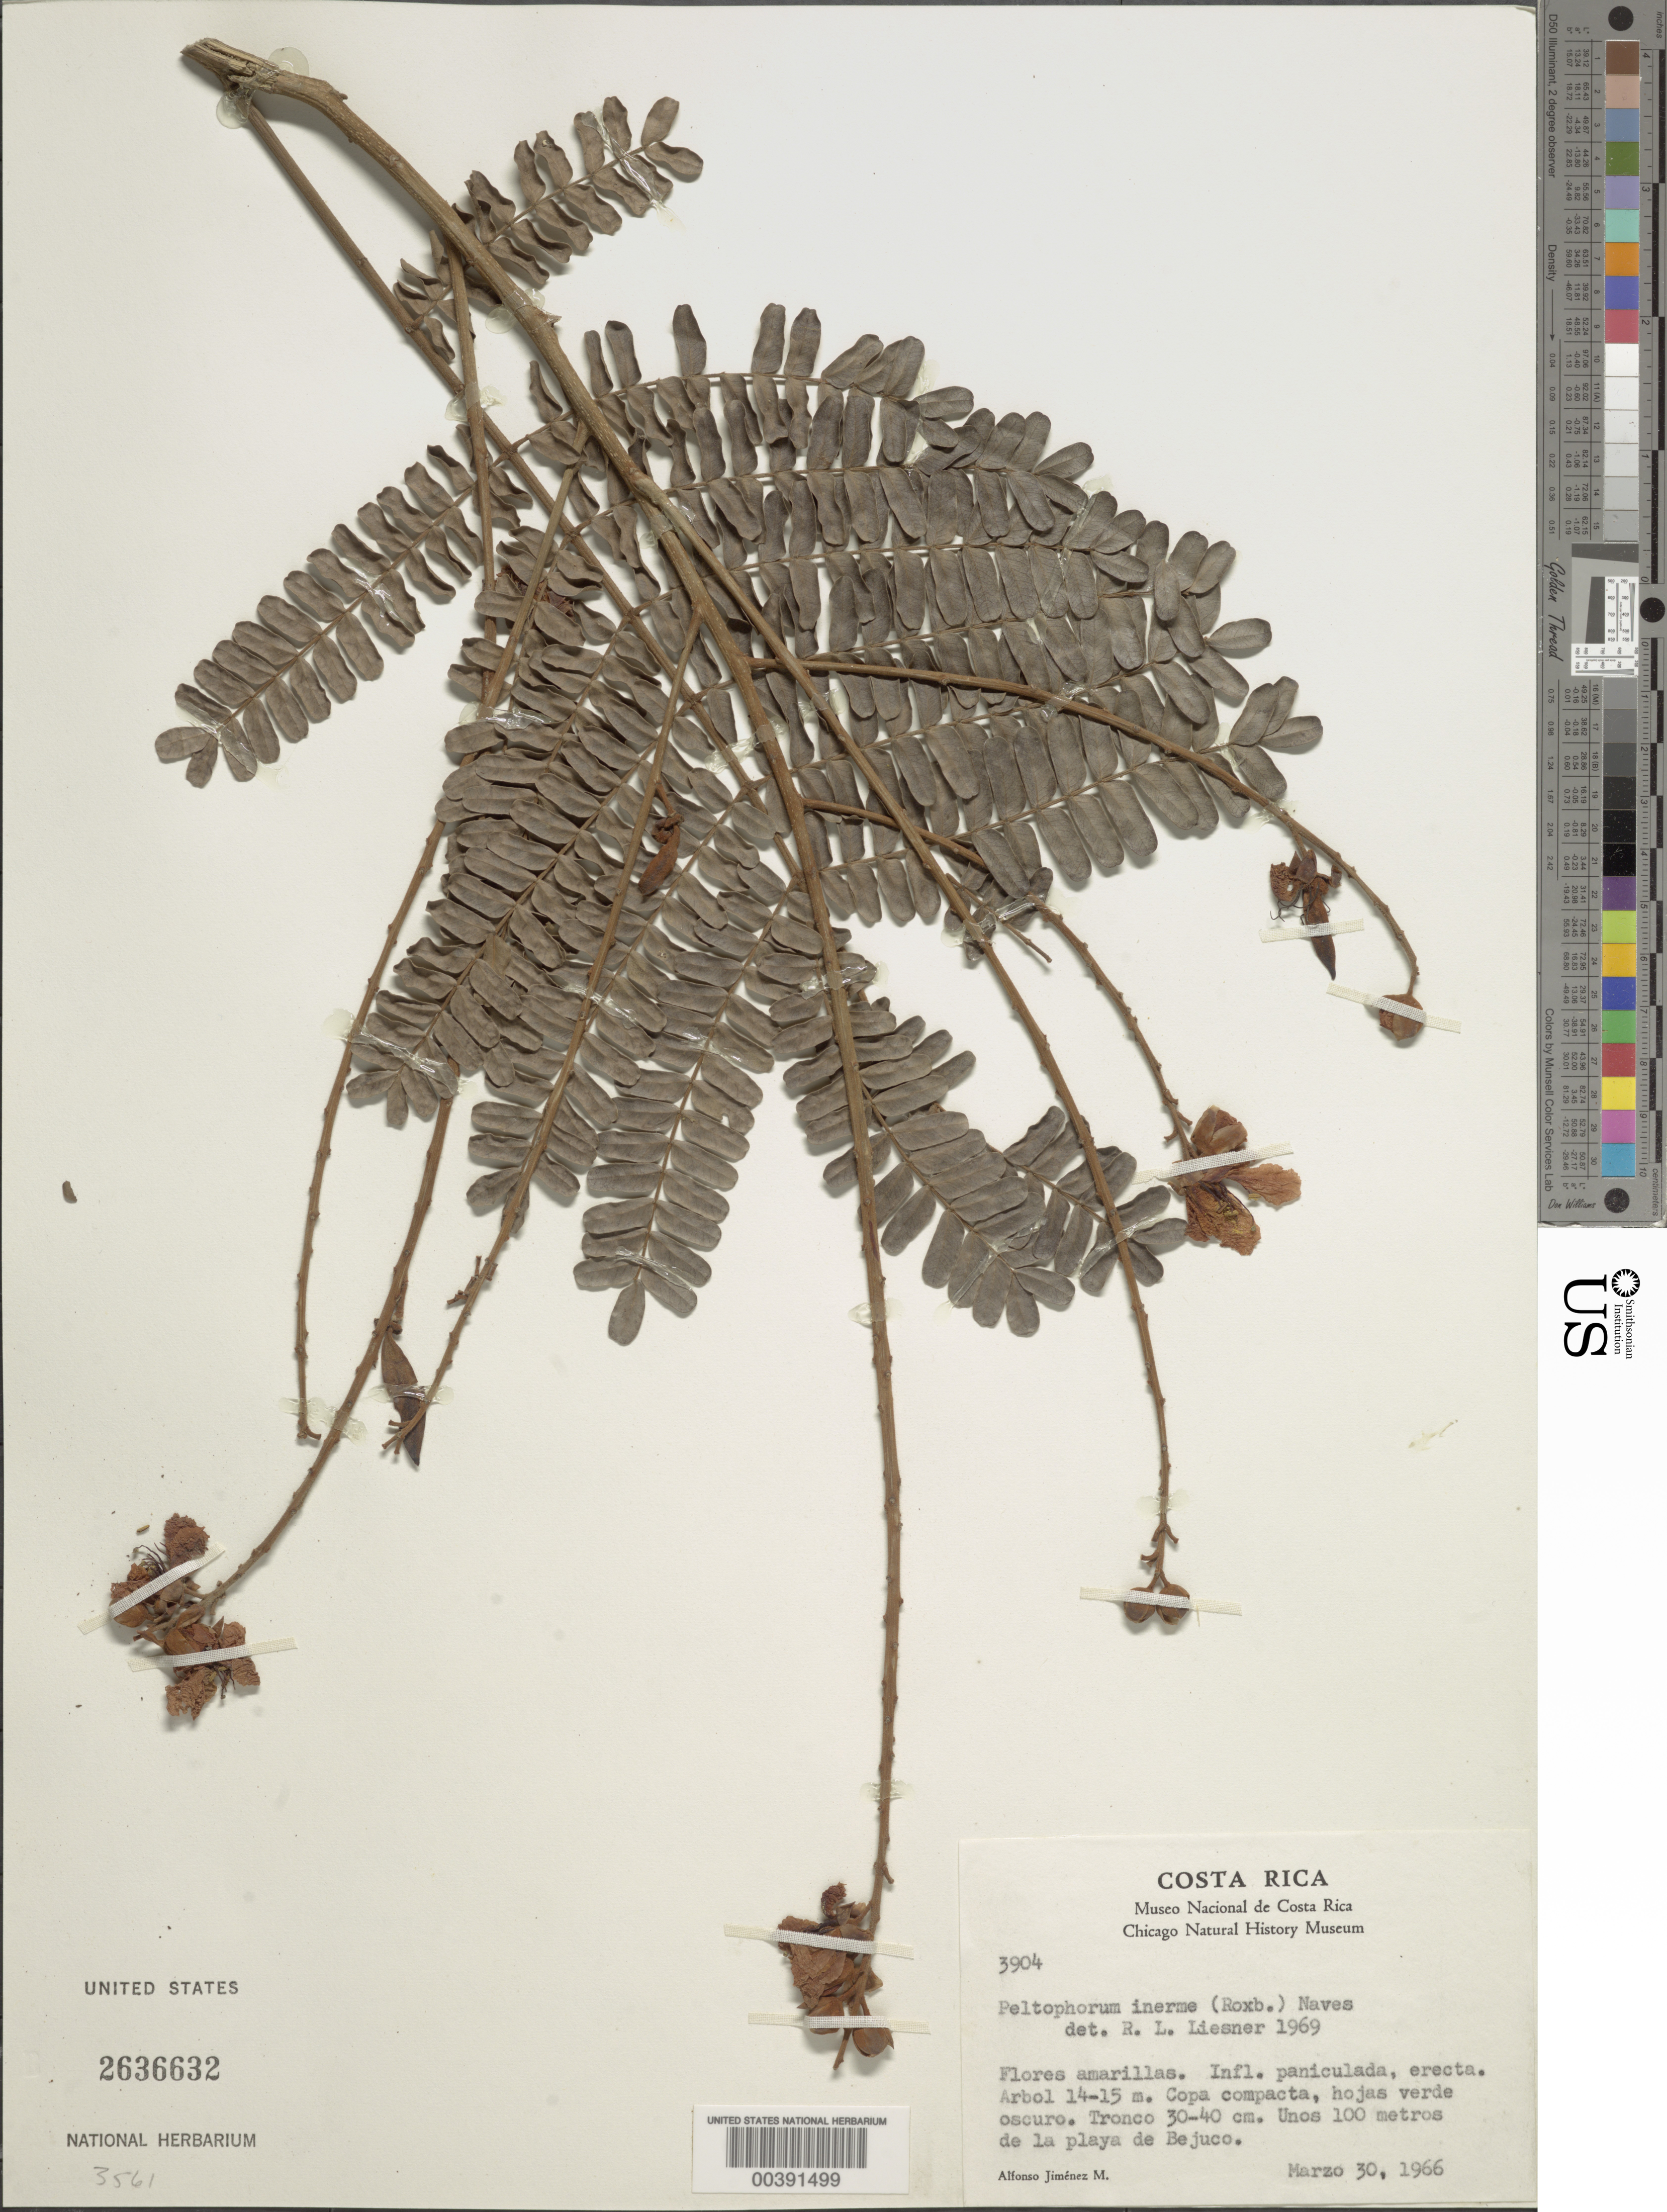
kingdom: Plantae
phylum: Tracheophyta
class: Magnoliopsida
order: Fabales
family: Fabaceae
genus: Peltophorum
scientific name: Peltophorum pterocarpum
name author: (DC.) Backer ex K. Heyne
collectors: A. Jiménez M.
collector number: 3904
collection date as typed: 30 Mar 1966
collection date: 1966-03-30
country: Costa Rica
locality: La Playa de Bejuco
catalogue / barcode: US 2636632